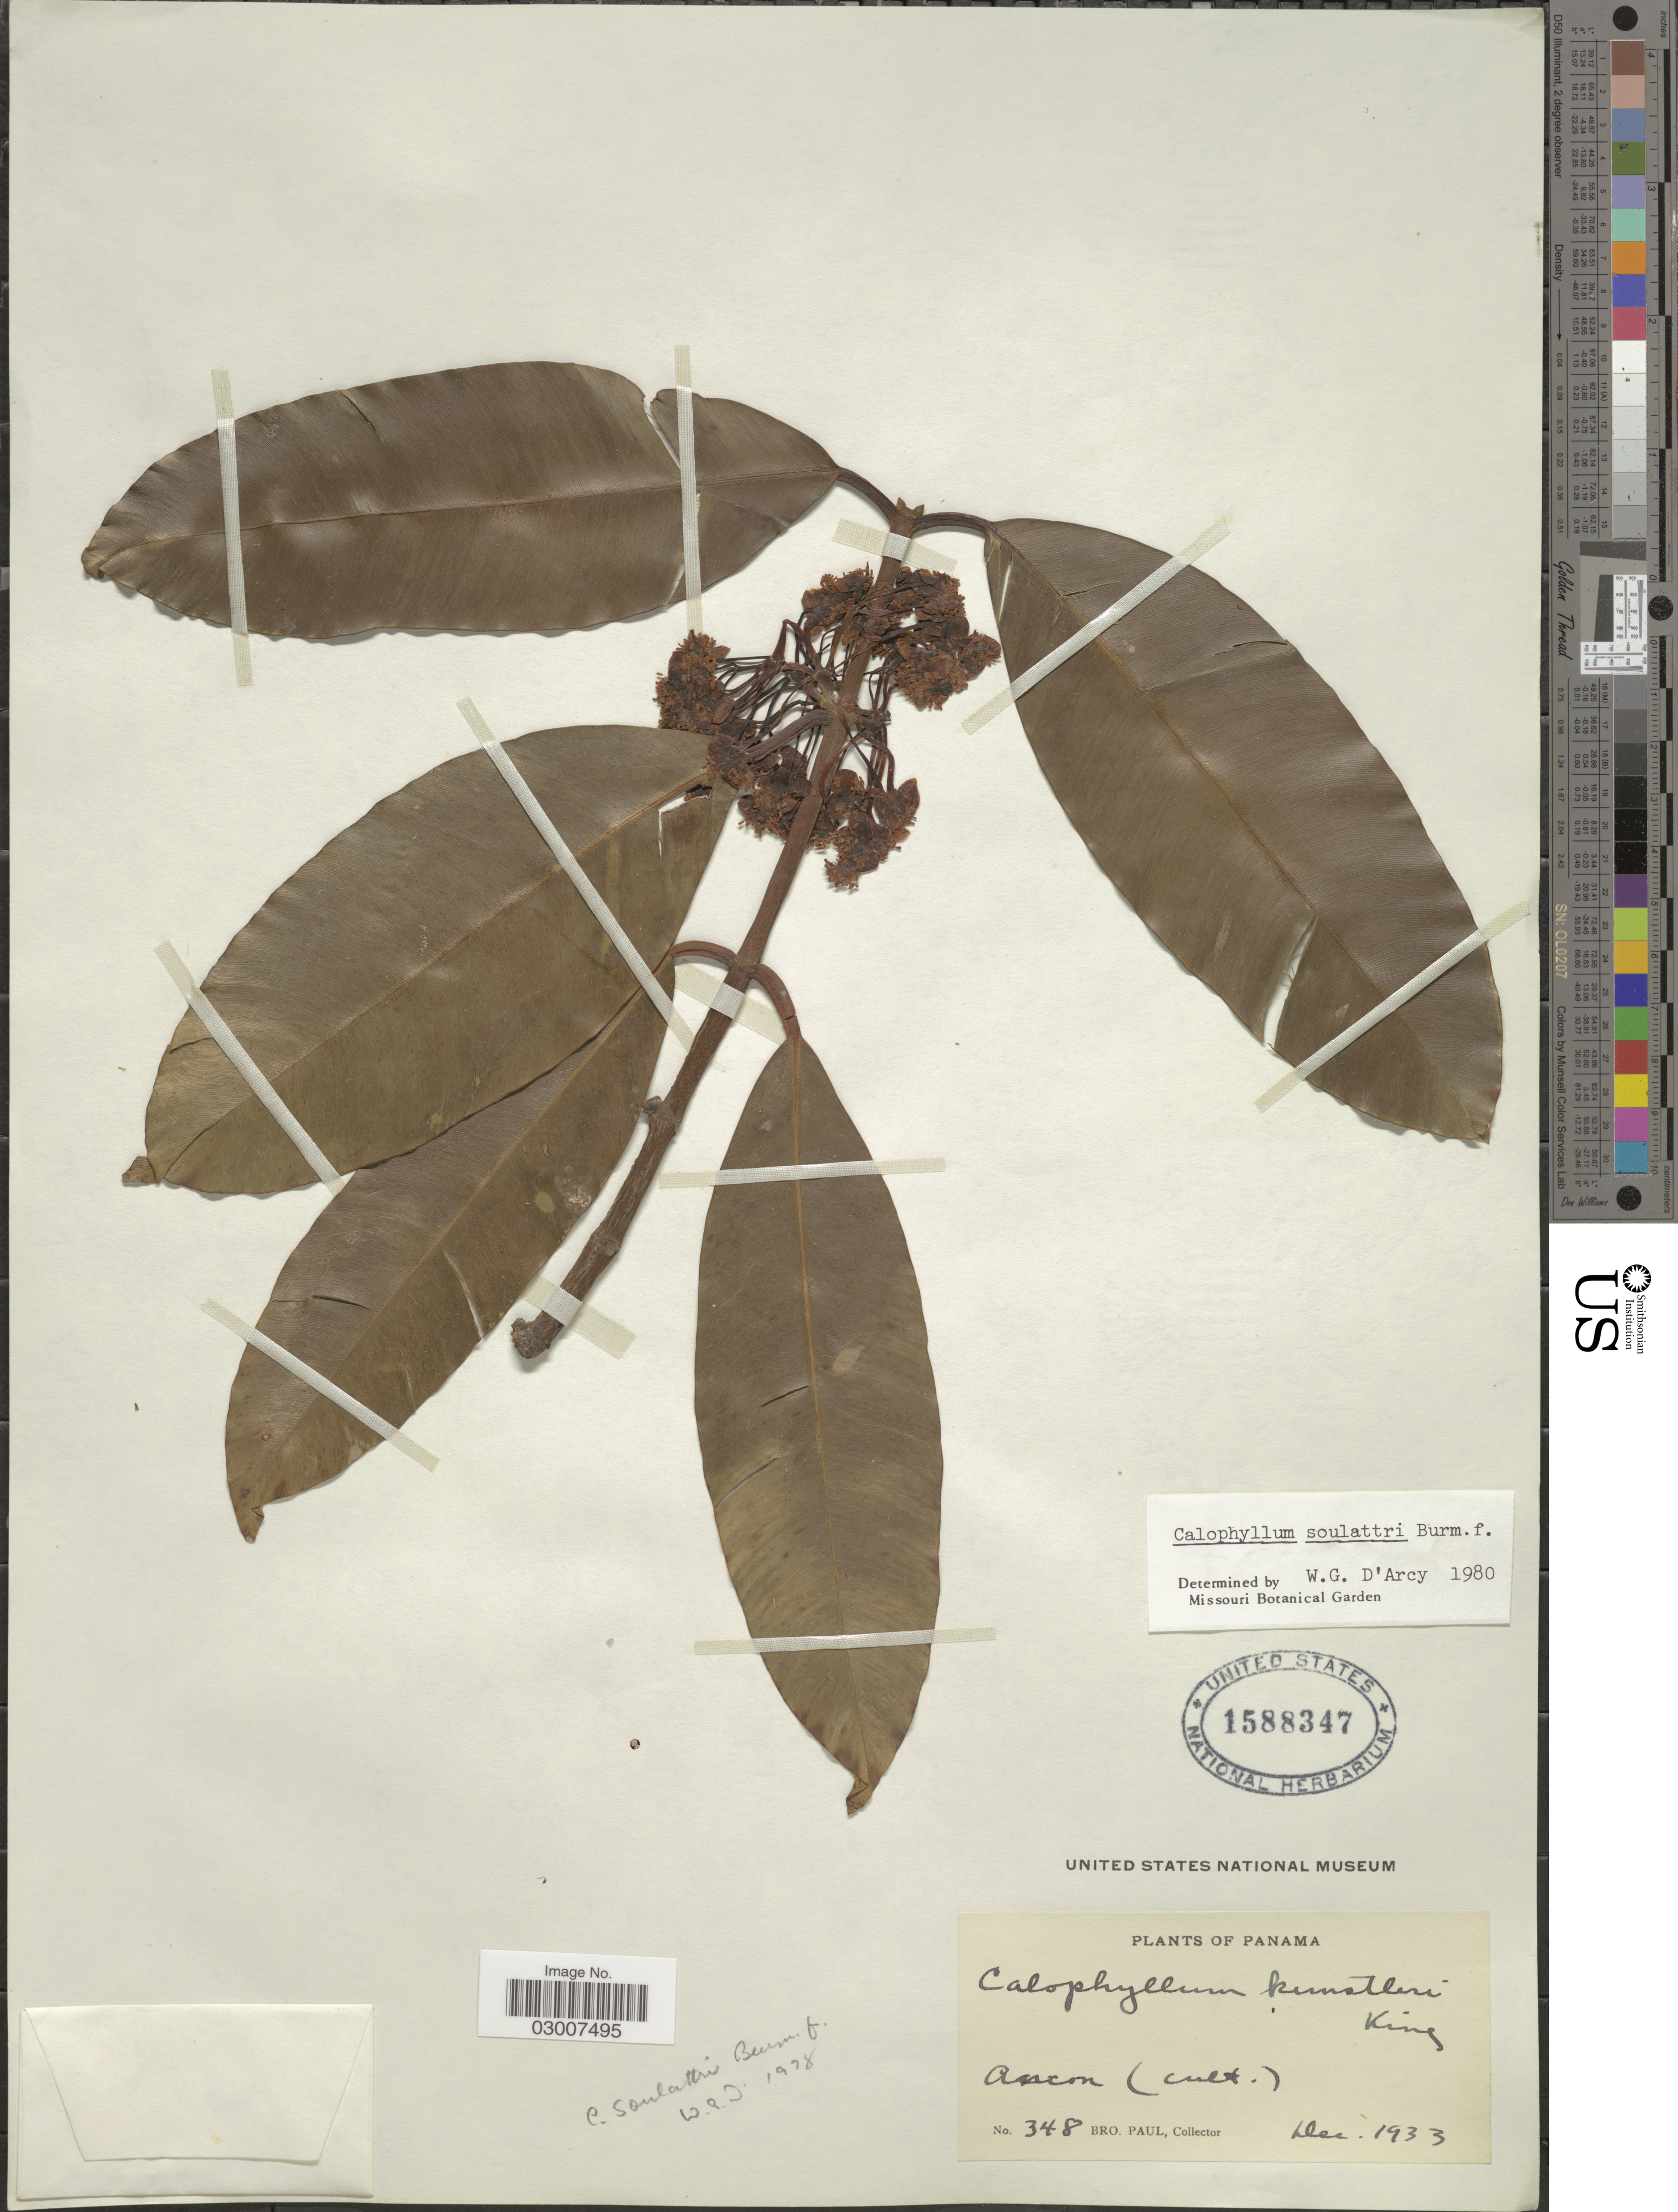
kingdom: Plantae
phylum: Tracheophyta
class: Magnoliopsida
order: Malpighiales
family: Calophyllaceae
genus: Calophyllum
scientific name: Calophyllum soulattri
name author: Burm. f.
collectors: B. Paul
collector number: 348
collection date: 1933-12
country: Panama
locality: Ancon.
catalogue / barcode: US 1588347